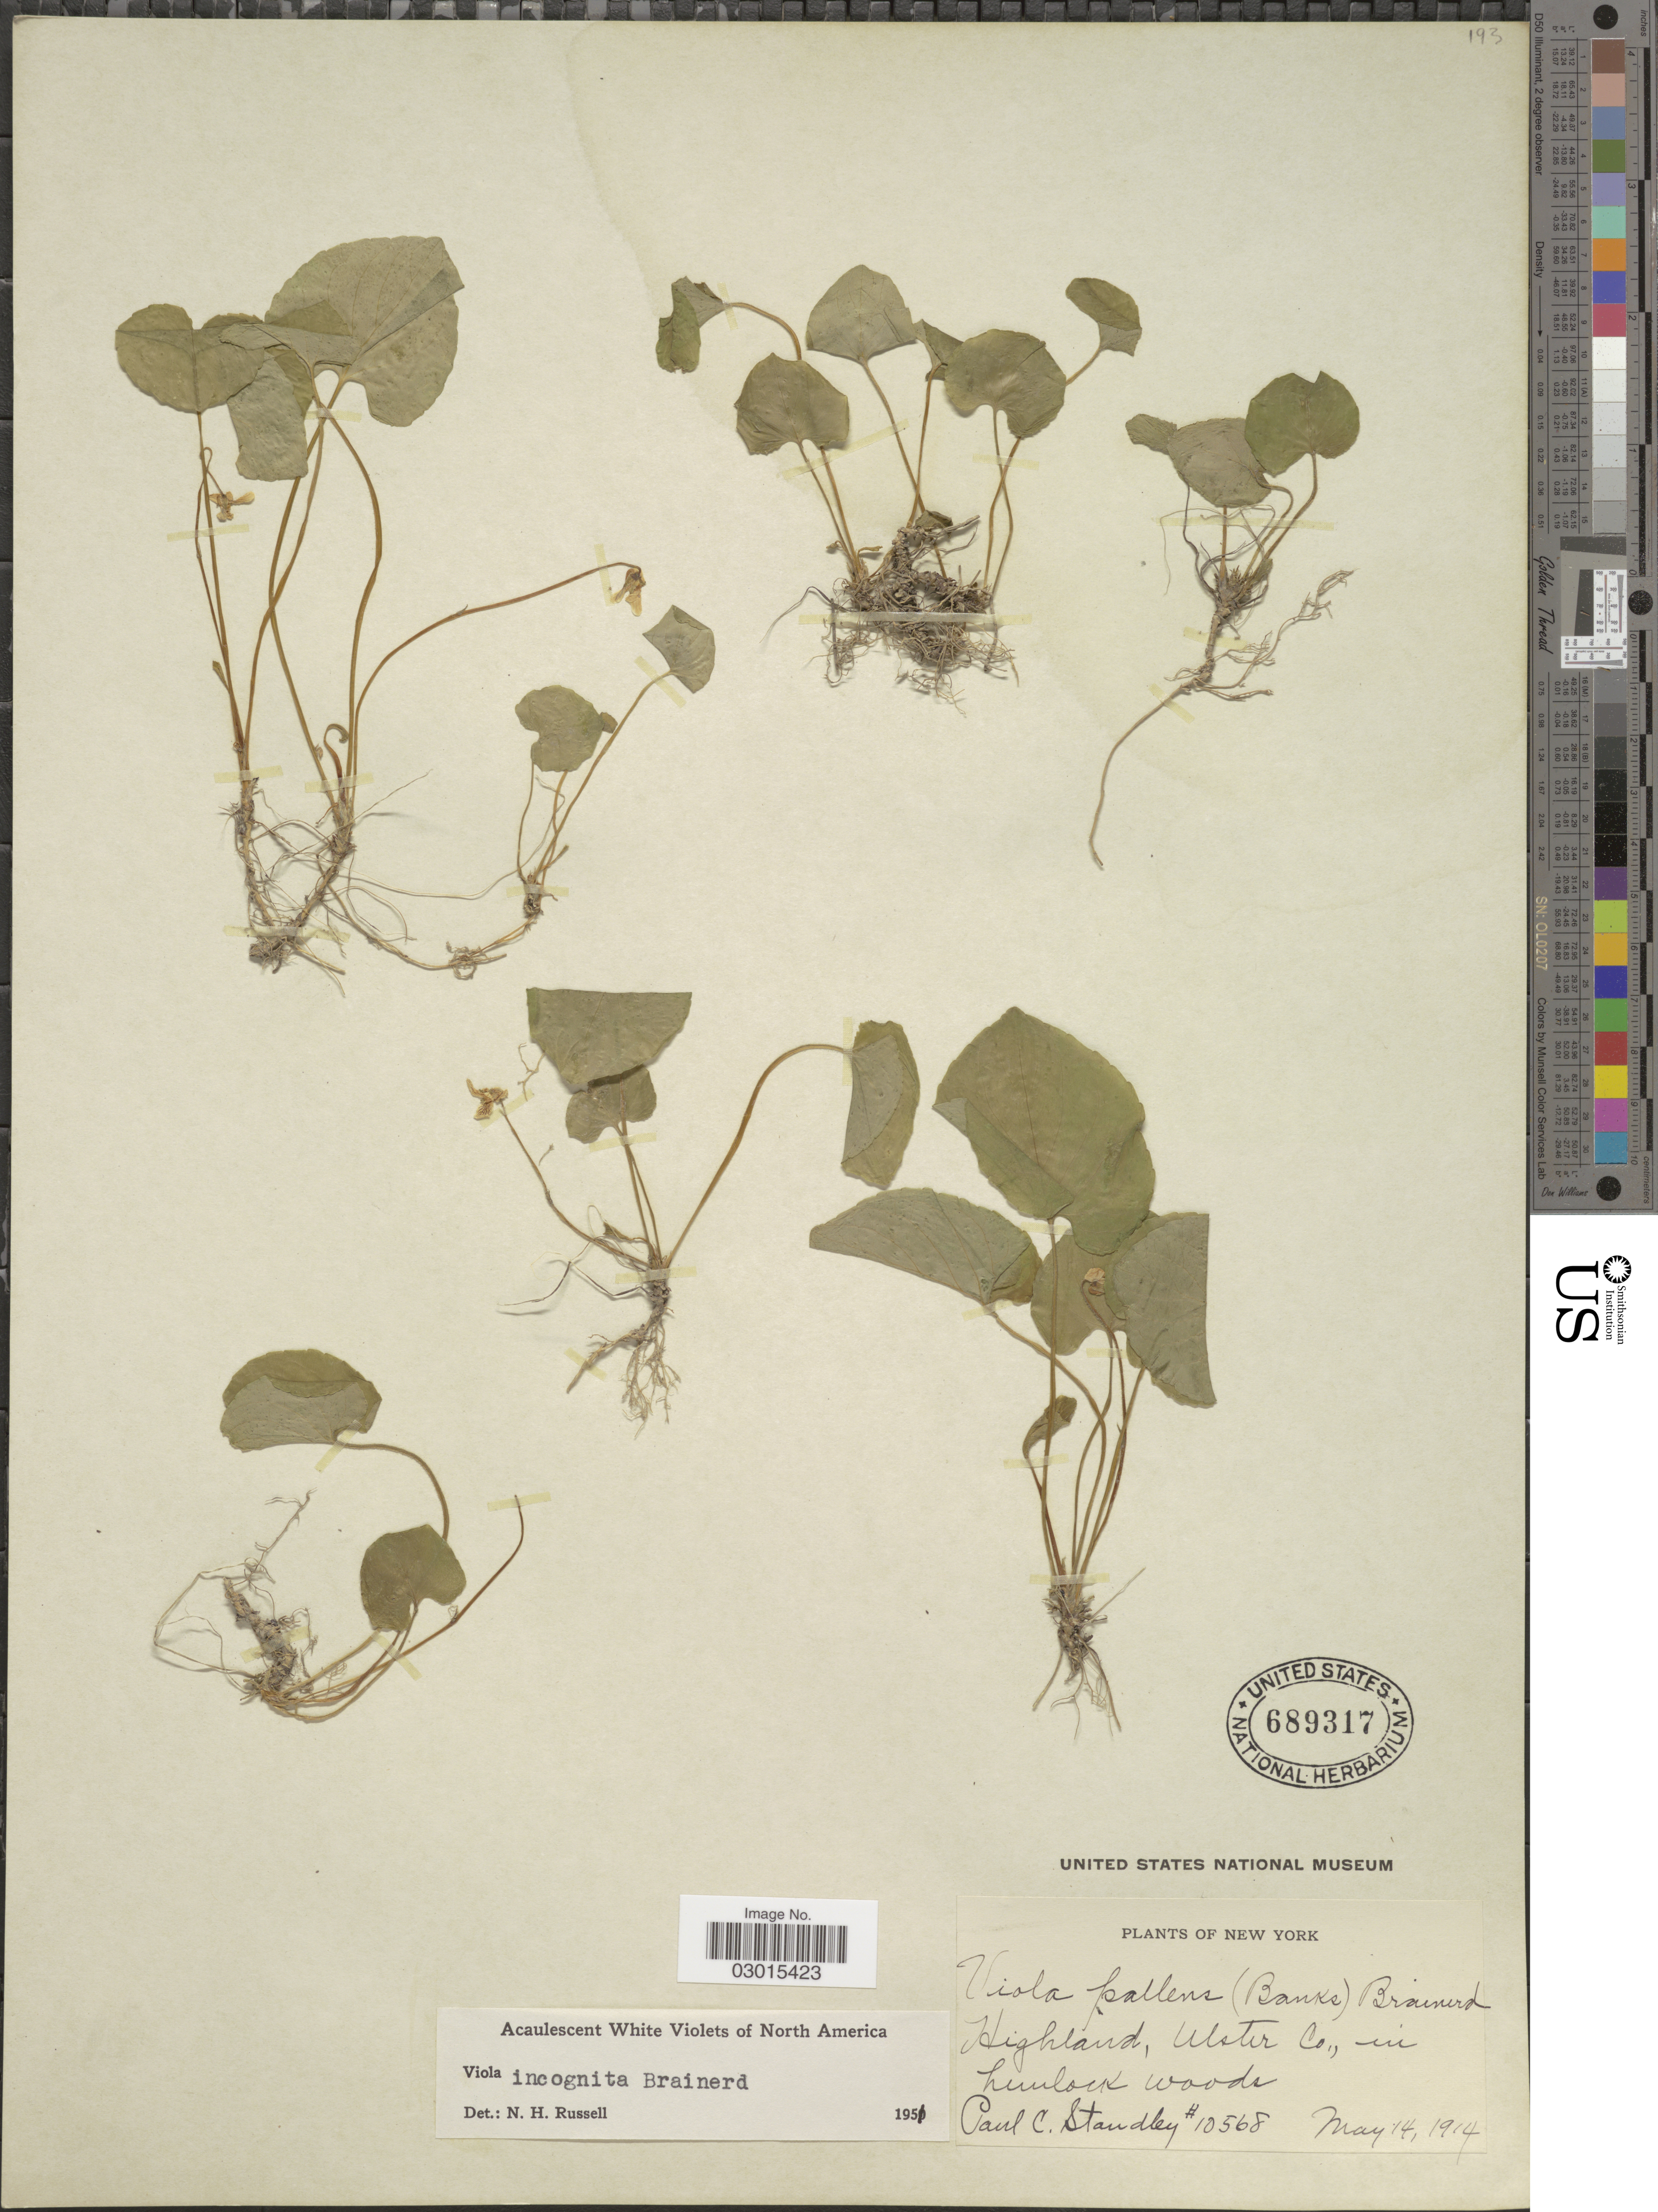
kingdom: Plantae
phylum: Tracheophyta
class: Magnoliopsida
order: Malpighiales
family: Violaceae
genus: Viola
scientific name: Viola incognita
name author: Brainerd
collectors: P. C. Standley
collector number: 10568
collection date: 1914-05-14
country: United States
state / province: New York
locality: Highland, Ulster Co.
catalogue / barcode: US 689317